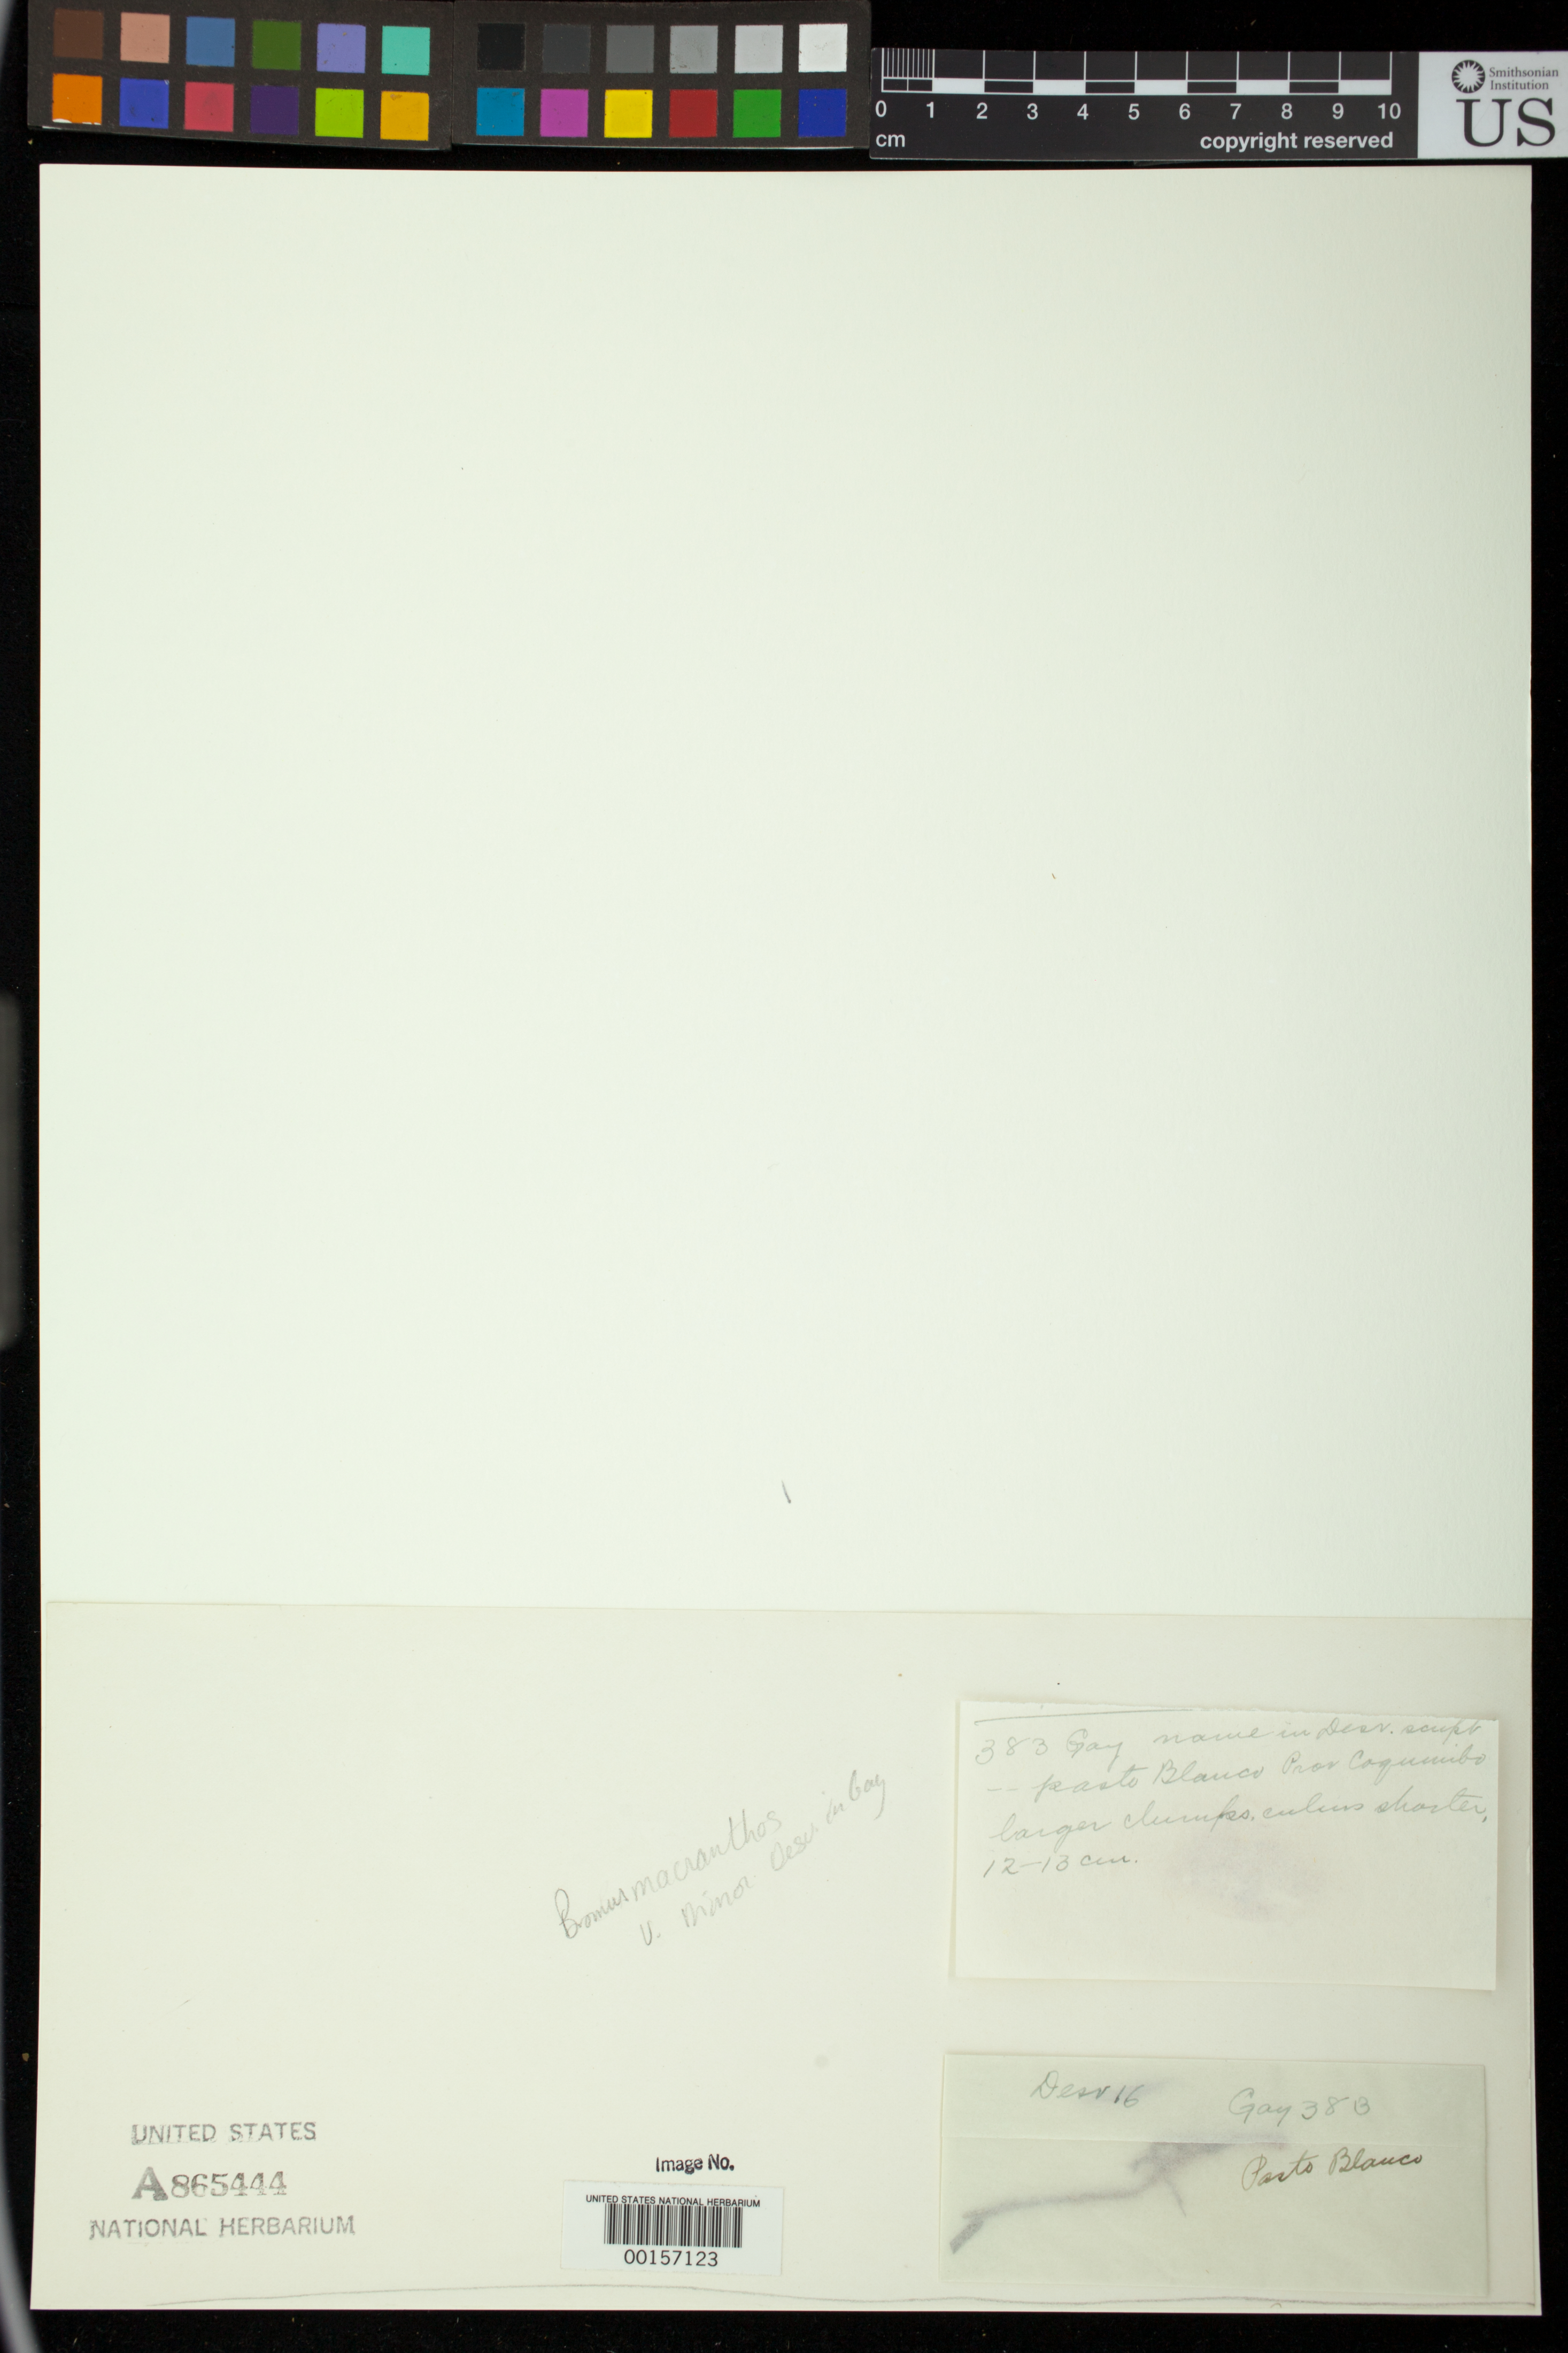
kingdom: Plantae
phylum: Tracheophyta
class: Liliopsida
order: Poales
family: Poaceae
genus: Bromus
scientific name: Bromus macranthos var. minor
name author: É. Desv. in Gay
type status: Isosyntype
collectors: C. Gay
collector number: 383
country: Chile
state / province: Coquimbo (IV)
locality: En El Fondo de Los Valles de Pasto Blanco.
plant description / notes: Fragmentary material of type specimen ex herb. Desv. (P) (?). Contains infl. and leaf fragments.; Another syntype of this name is also a type of Bromus pictus Hook. and is filed in the type herbarium under that name.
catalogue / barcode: US 865444A